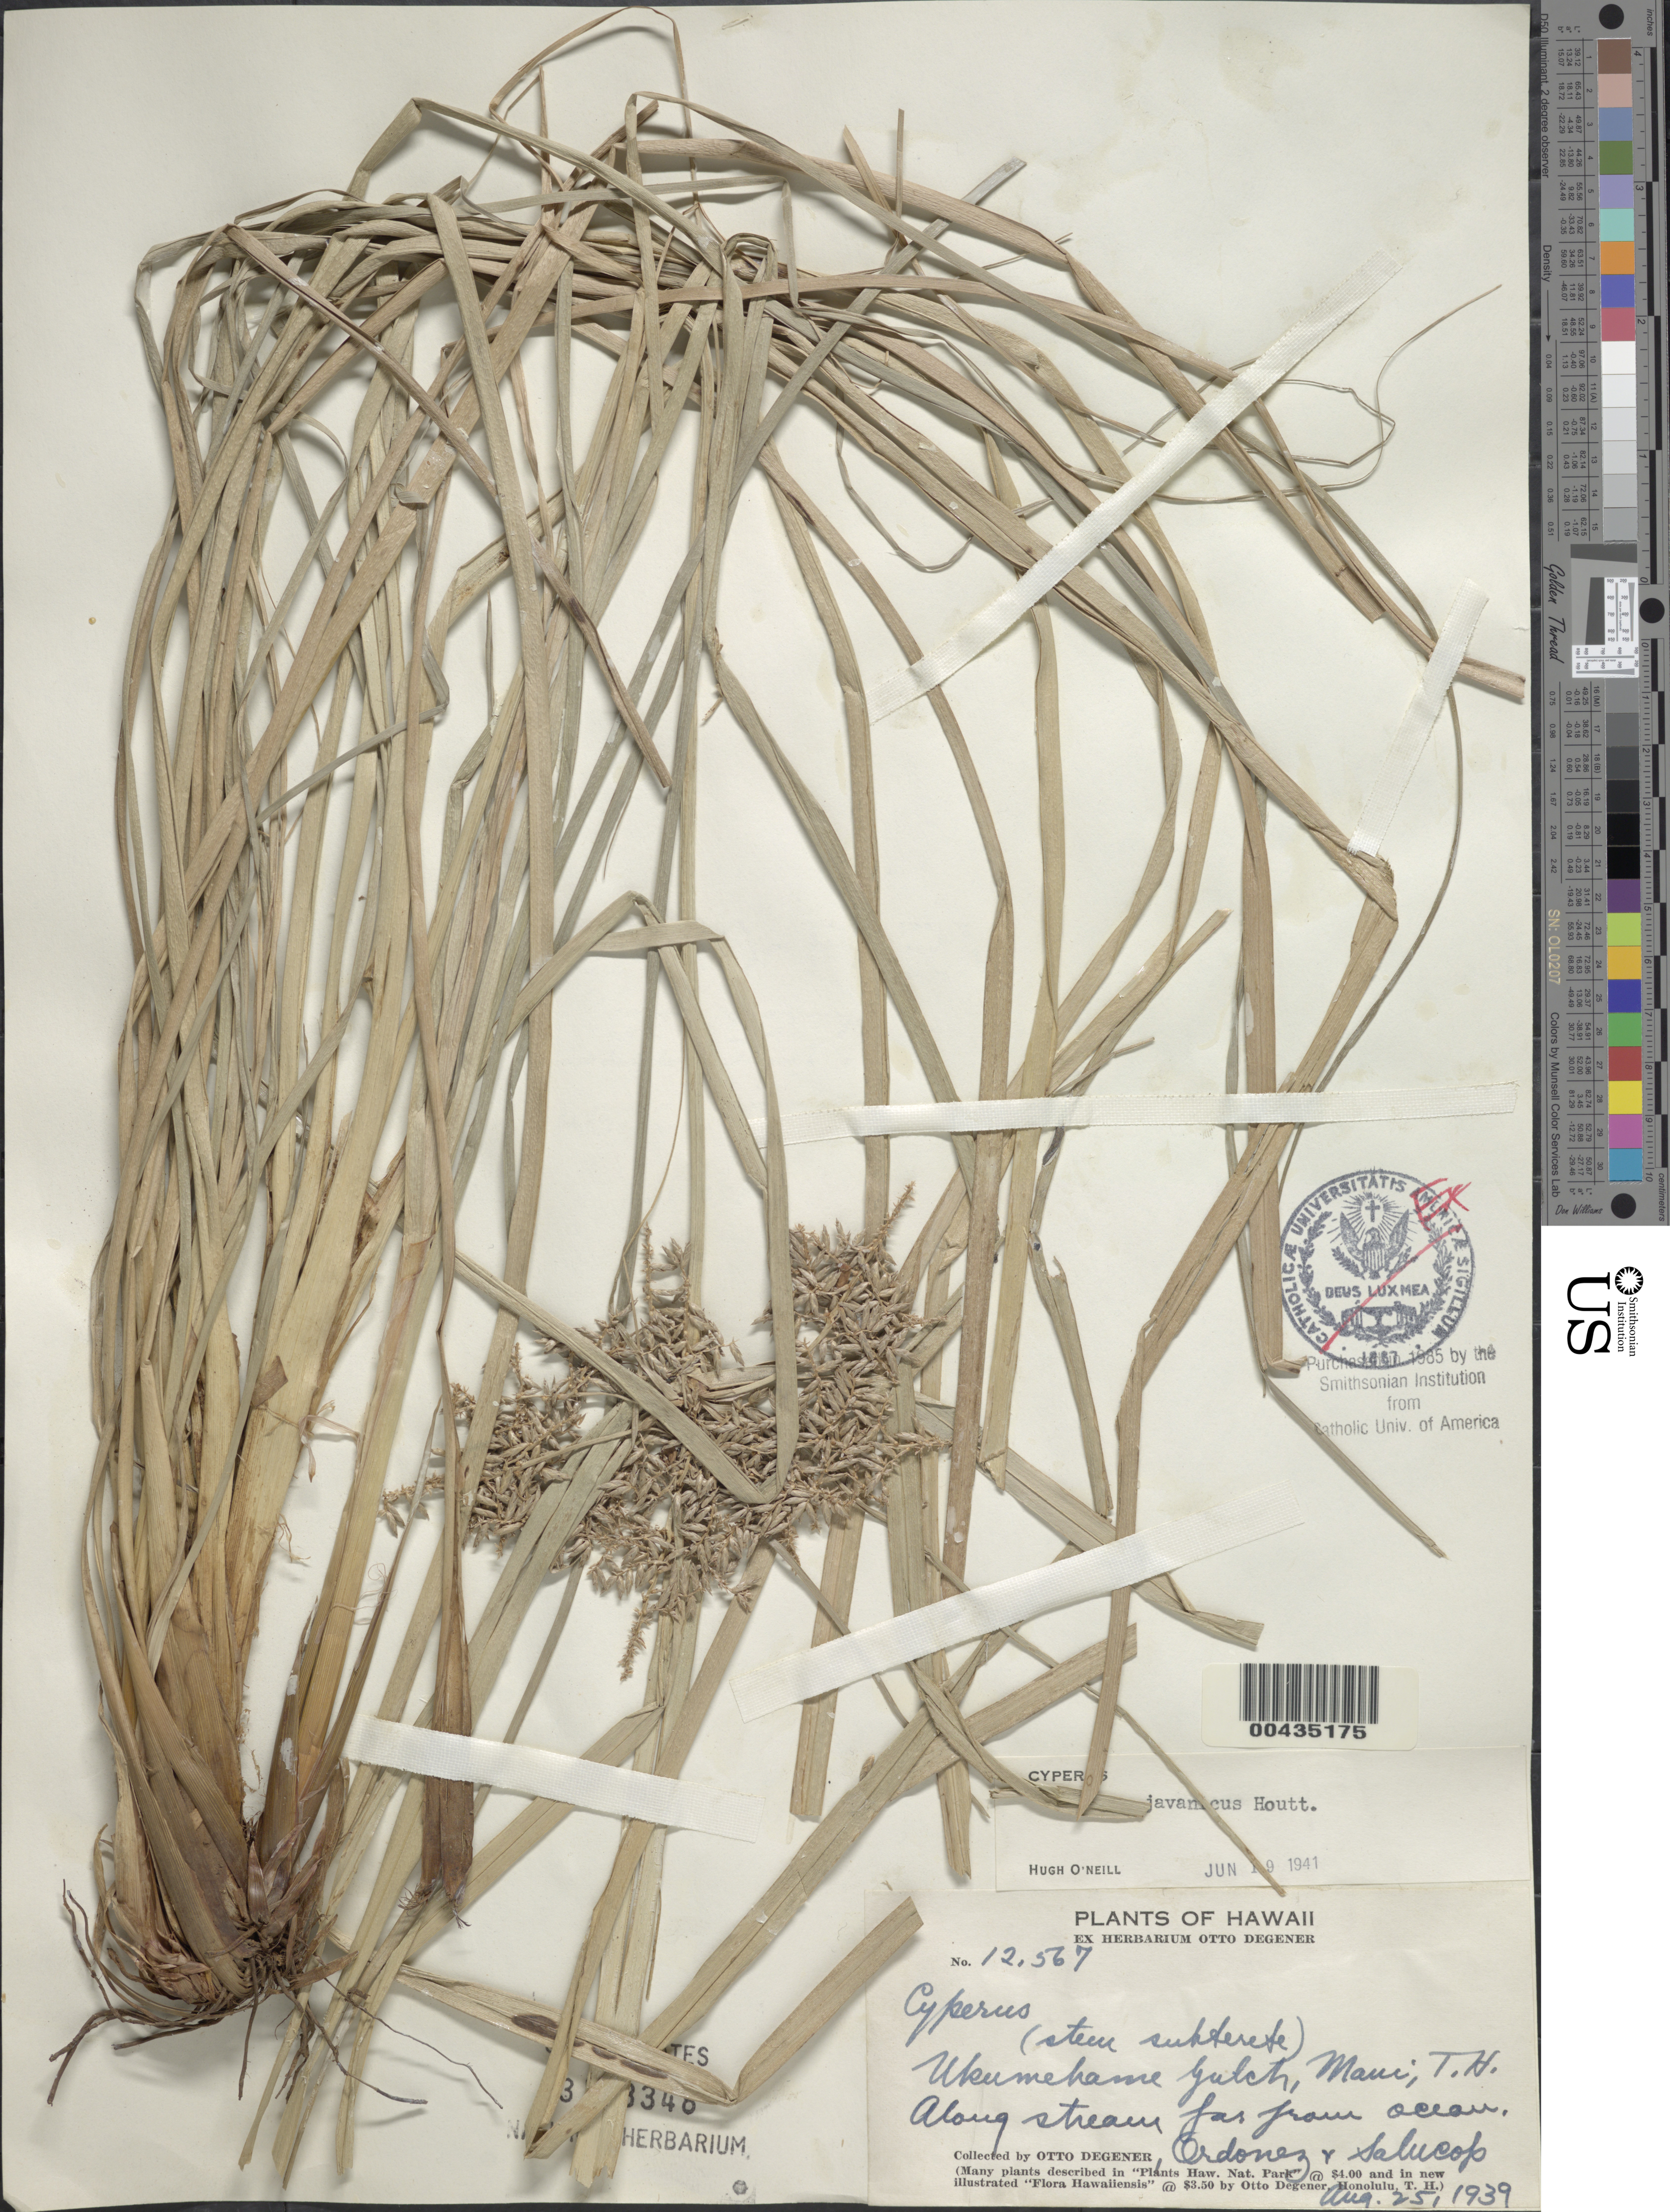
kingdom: Plantae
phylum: Tracheophyta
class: Liliopsida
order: Poales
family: Cyperaceae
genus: Cyperus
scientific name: Cyperus javanicus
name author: Houtt.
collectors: O. Degener, Ordonez & -- Salucop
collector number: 12567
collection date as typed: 25 Aug 1939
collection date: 1939-08-25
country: United States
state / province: Hawaii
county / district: Maui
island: Maui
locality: Ukumehame Gulch, Maui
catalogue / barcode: US 3153348